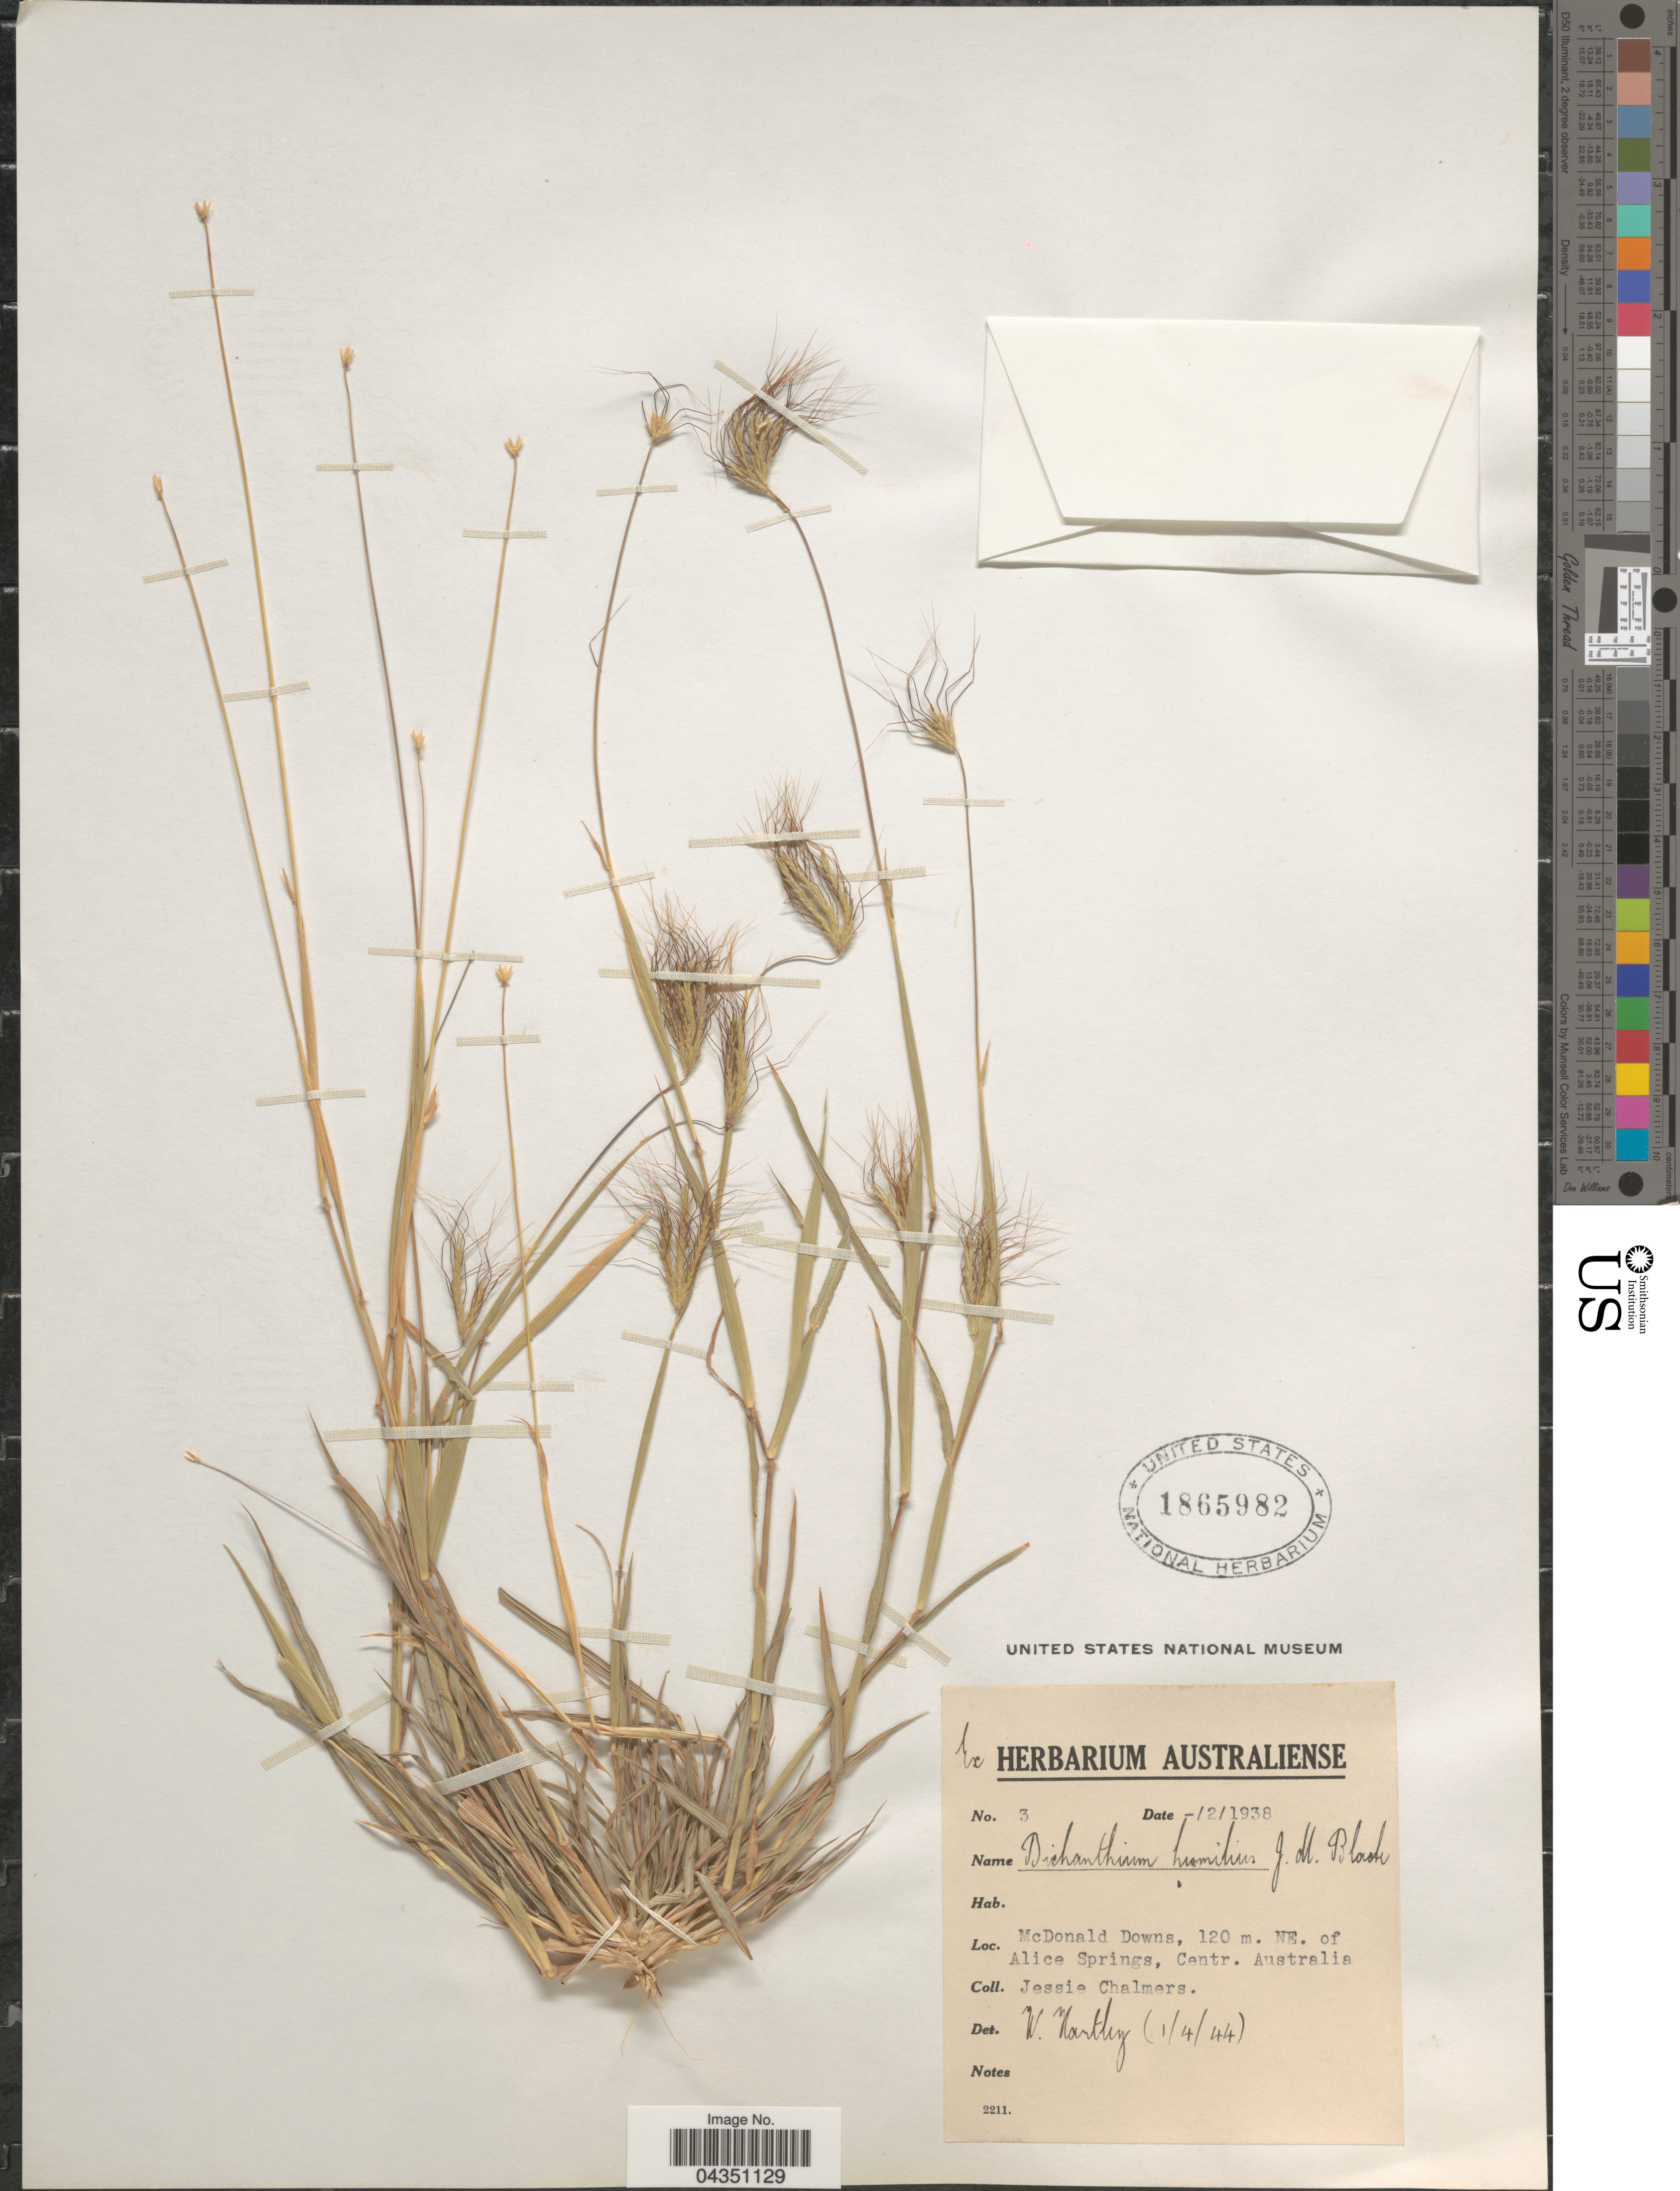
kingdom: Plantae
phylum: Tracheophyta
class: Liliopsida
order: Poales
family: Poaceae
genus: Dichanthium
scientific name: Dichanthium sericeum subsp. humilius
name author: (J.M. Black) B.K. Simon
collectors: J. Chalmers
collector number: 3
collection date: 1938-02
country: Australia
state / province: Northern Territory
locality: McDonald Downs, 120 m. NE. of Alice Springs, Centr. Australia.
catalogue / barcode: US 1865982